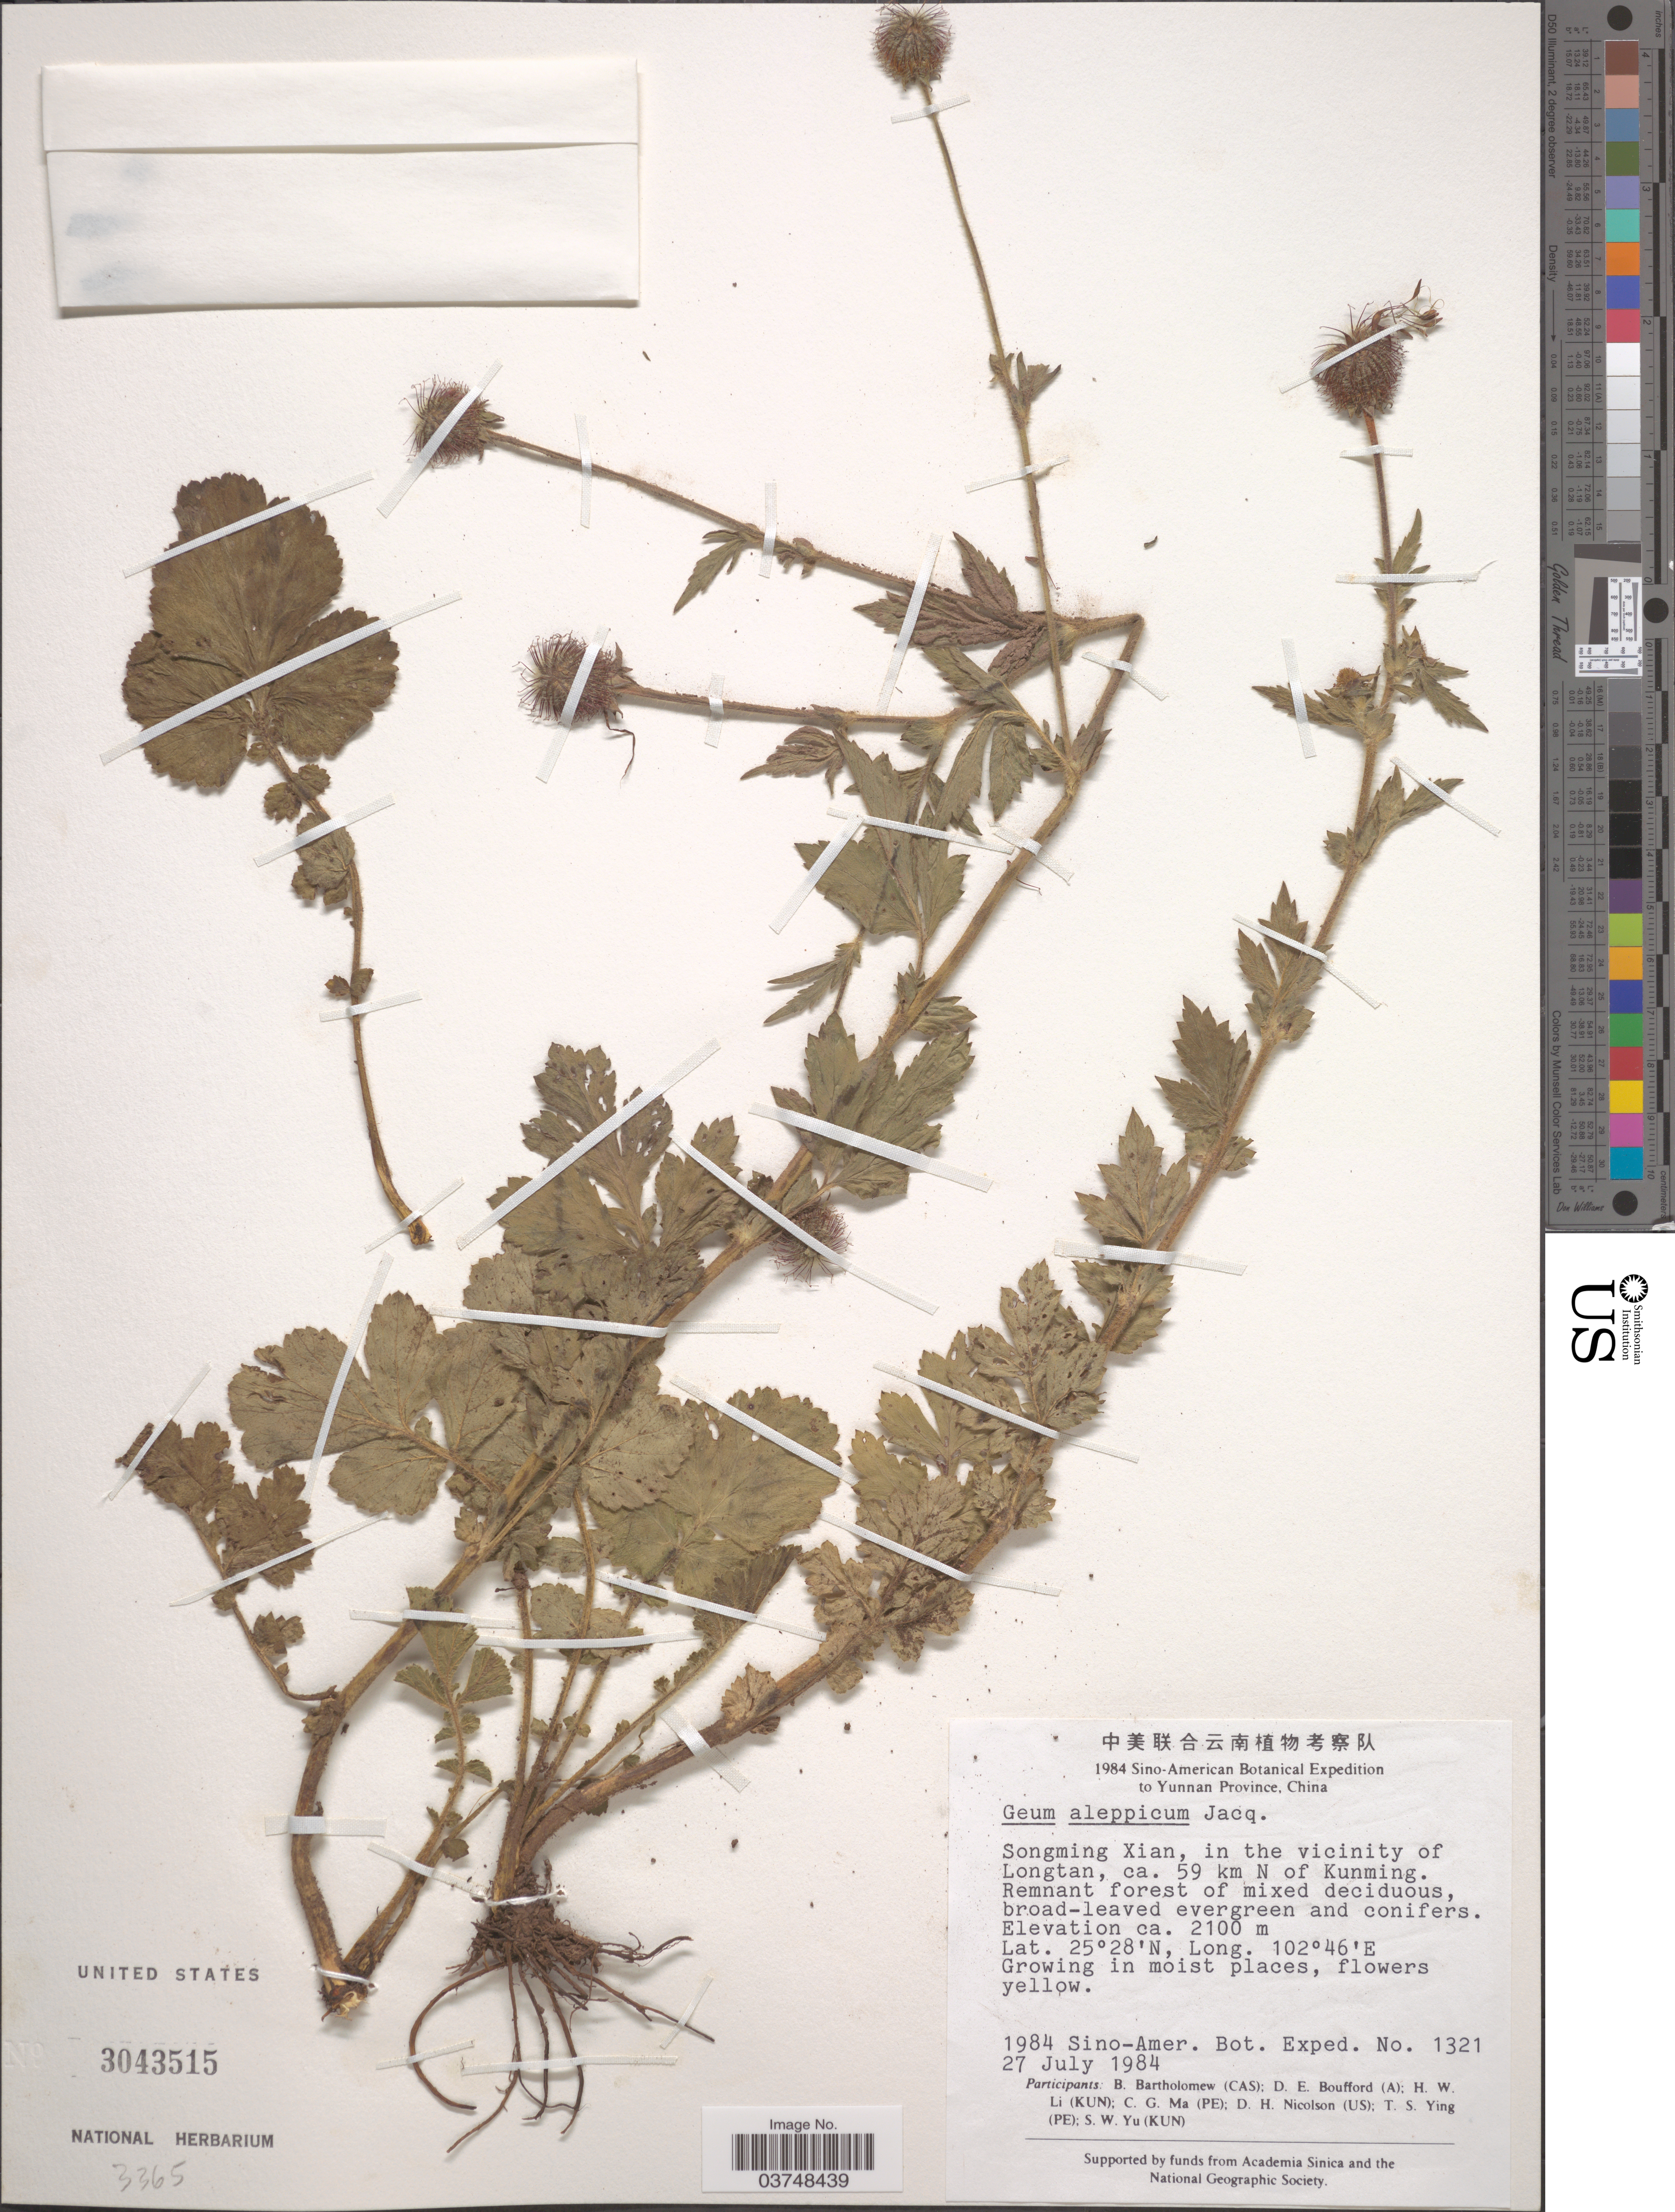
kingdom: Plantae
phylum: Tracheophyta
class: Magnoliopsida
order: Rosales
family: Rosaceae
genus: Geum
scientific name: Geum aleppicum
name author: Jacq.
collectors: Sino-Amer. Bot. Exped. 1984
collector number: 1321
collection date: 1984-07-27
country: China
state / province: Yunnan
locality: Songming Xian, in the vicinity of Longtan, ca. 59 km N of Kunming.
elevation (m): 2100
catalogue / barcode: US 3043515